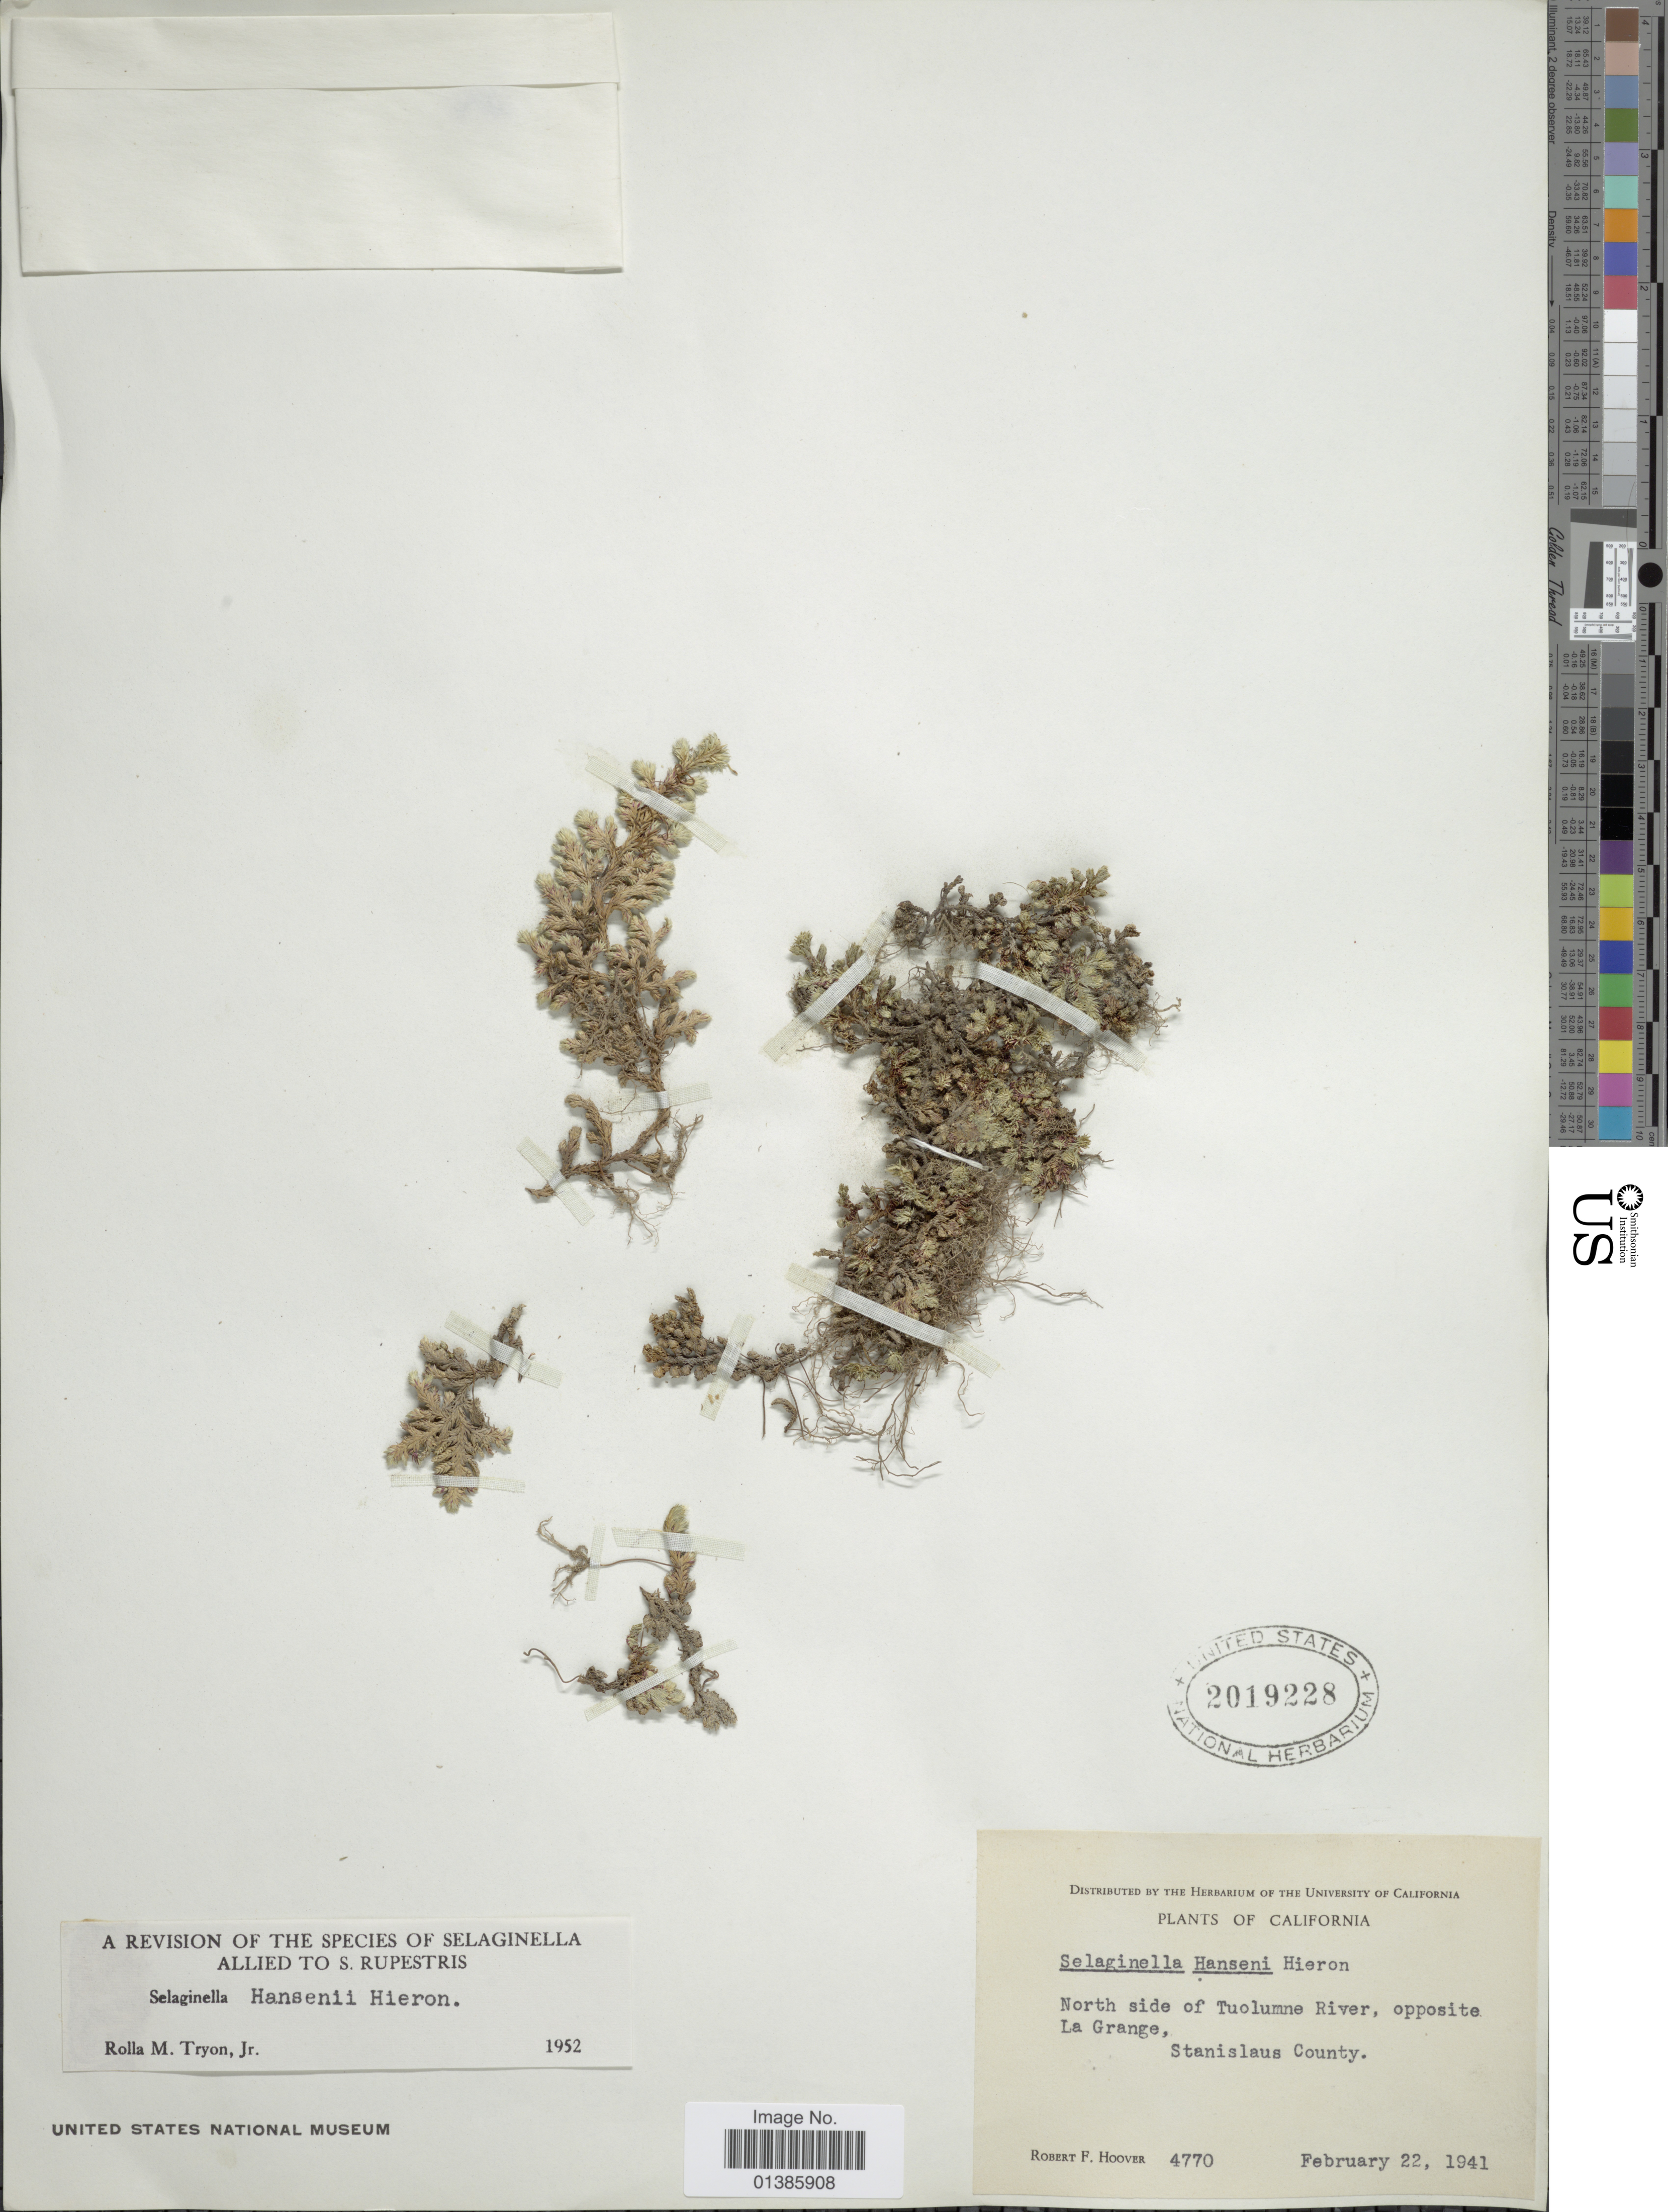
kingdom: Plantae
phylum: Tracheophyta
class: Lycopodiopsida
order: Selaginellales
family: Selaginellaceae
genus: Selaginella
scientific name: Selaginella hansenii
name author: Hieron.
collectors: R. F. Hoover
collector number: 4770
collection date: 1941-02-22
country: United States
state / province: California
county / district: Stanislaus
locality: North side of Tuolumne River, opposite La Grange, Stanislaus County.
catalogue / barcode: US 2019228